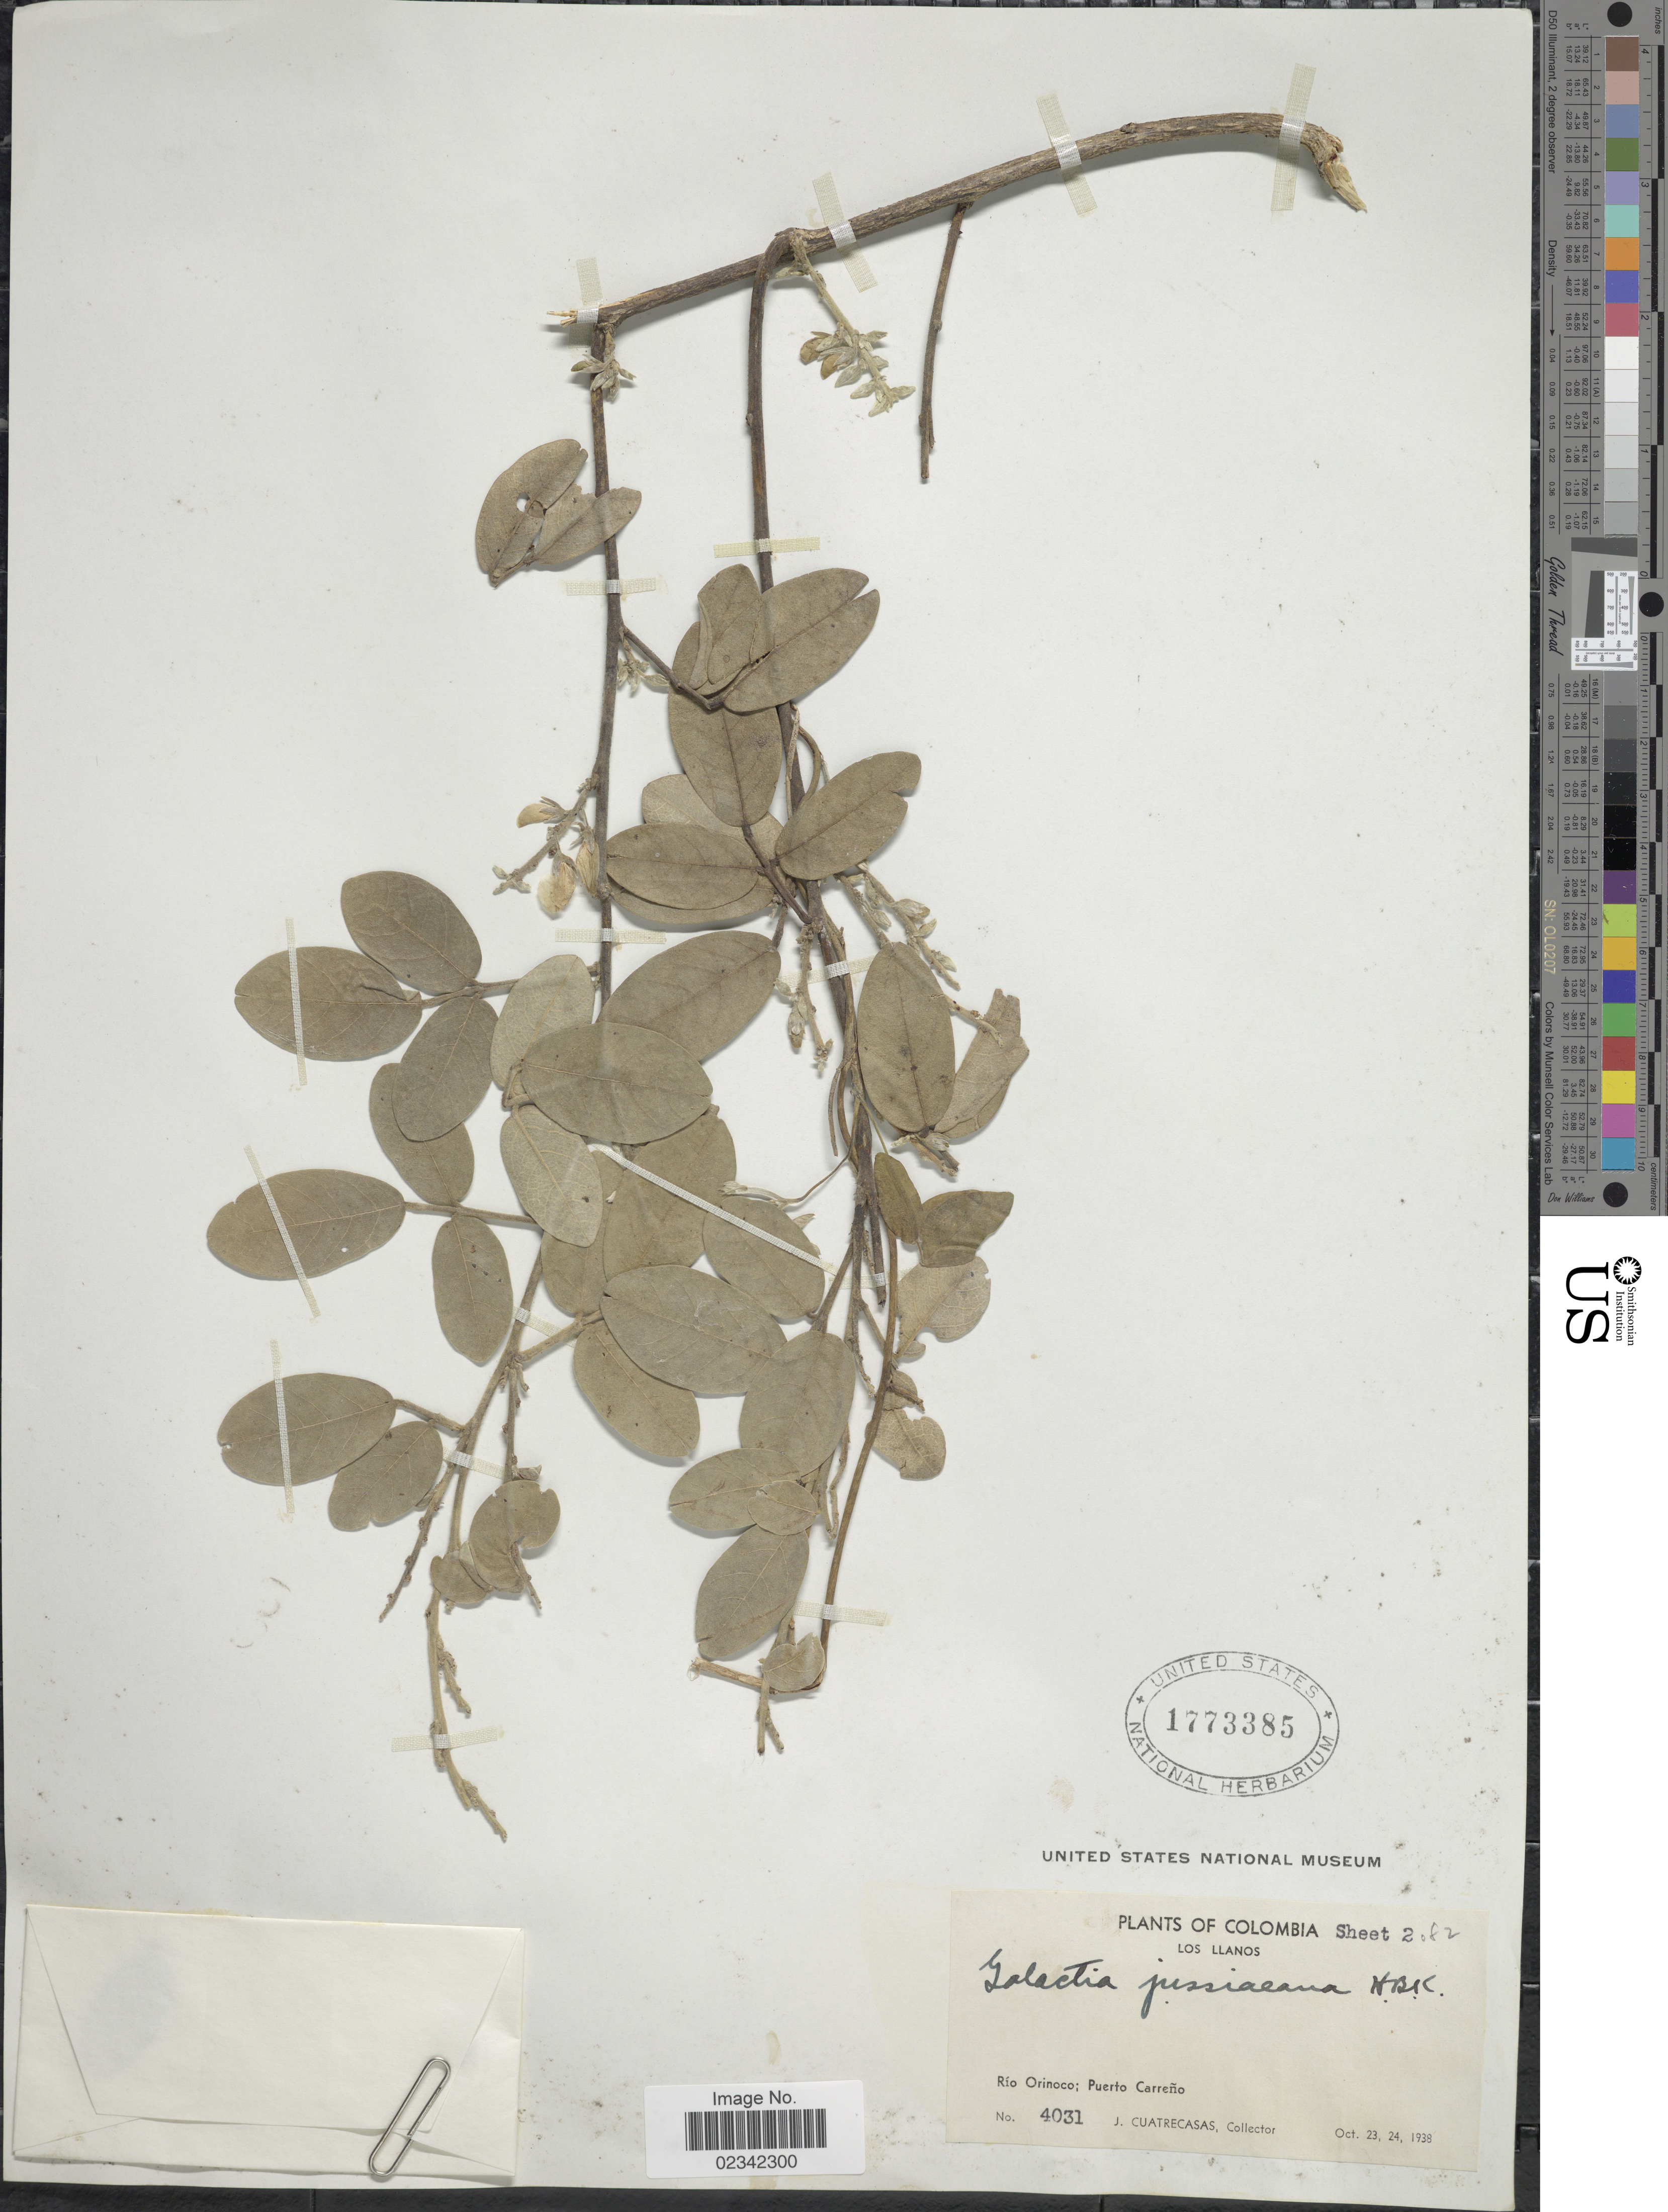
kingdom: Plantae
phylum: Tracheophyta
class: Magnoliopsida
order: Fabales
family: Fabaceae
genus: Galactia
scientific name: Galactia jussiaeana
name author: Kunth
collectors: J. Cuatrecasas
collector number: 4031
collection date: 1938-10-23/1938-10-24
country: Colombia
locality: Los Llanos, Rio Orinoco; Puerto Carreno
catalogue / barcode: US 1773385